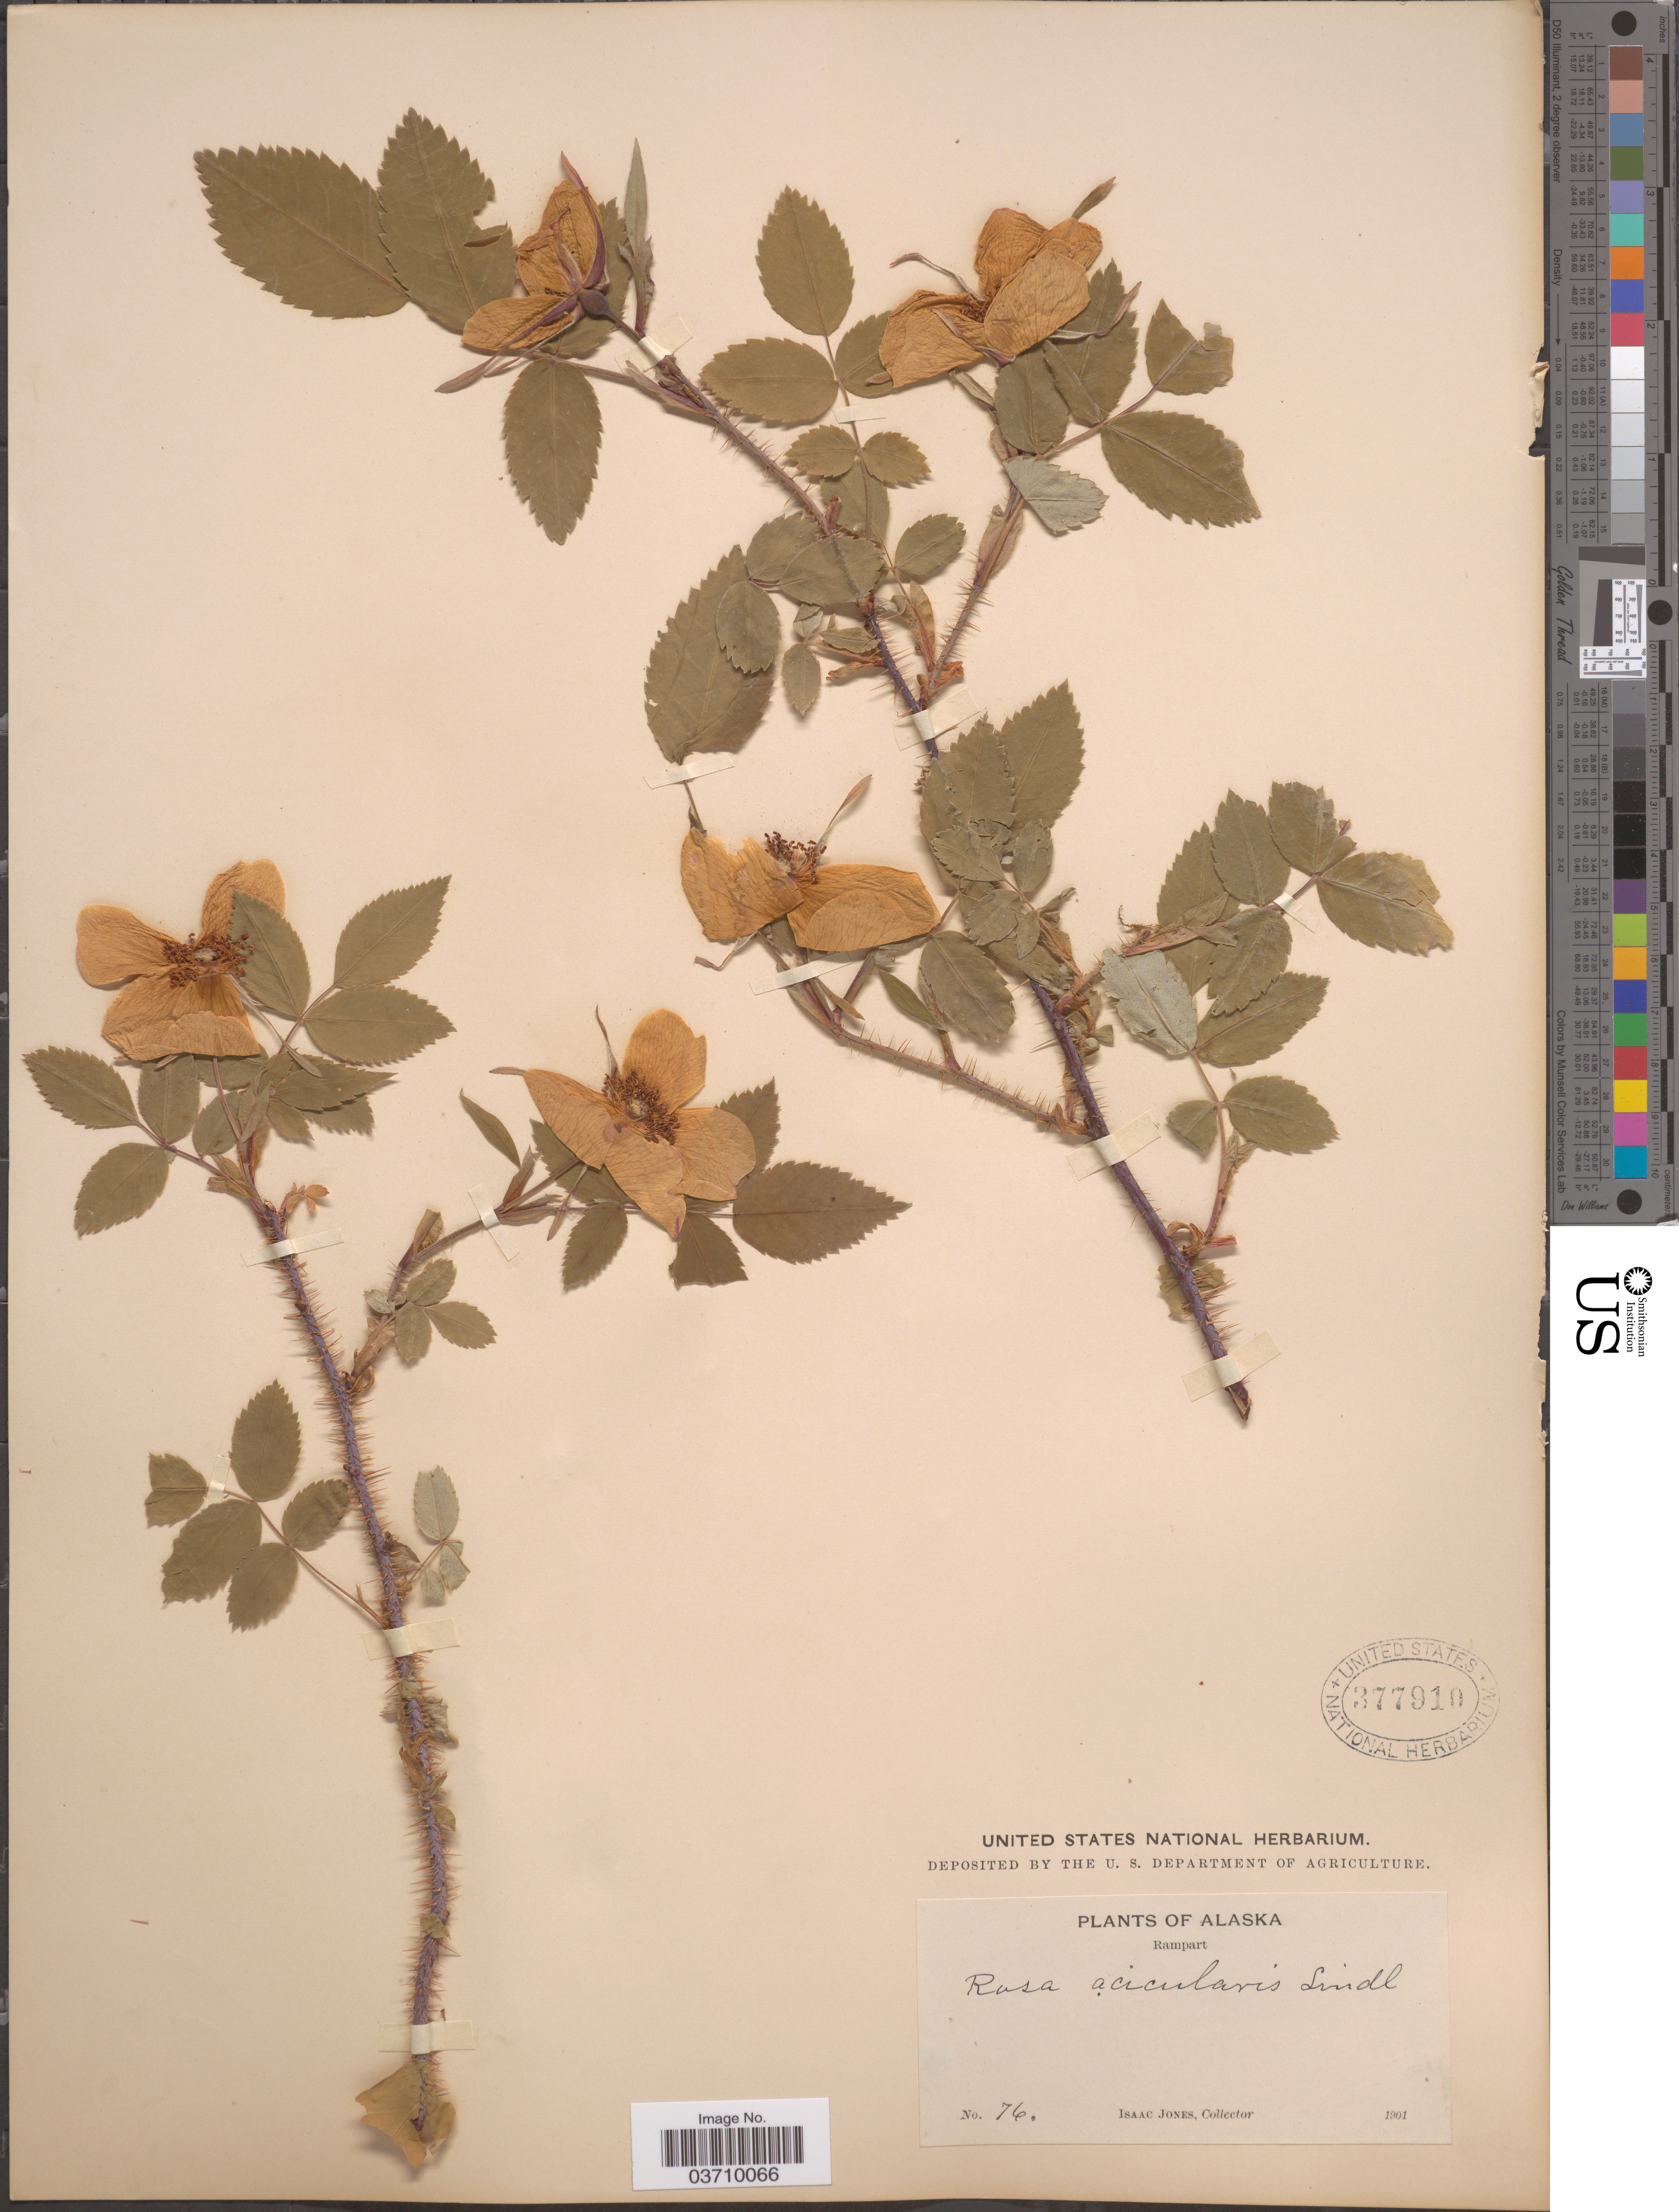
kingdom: Plantae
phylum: Tracheophyta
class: Magnoliopsida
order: Rosales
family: Rosaceae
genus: Rosa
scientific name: Rosa acicularis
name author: Lindl.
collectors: I. Jones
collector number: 76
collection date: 1901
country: United States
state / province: Alaska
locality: Rampart.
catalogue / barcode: US 377910